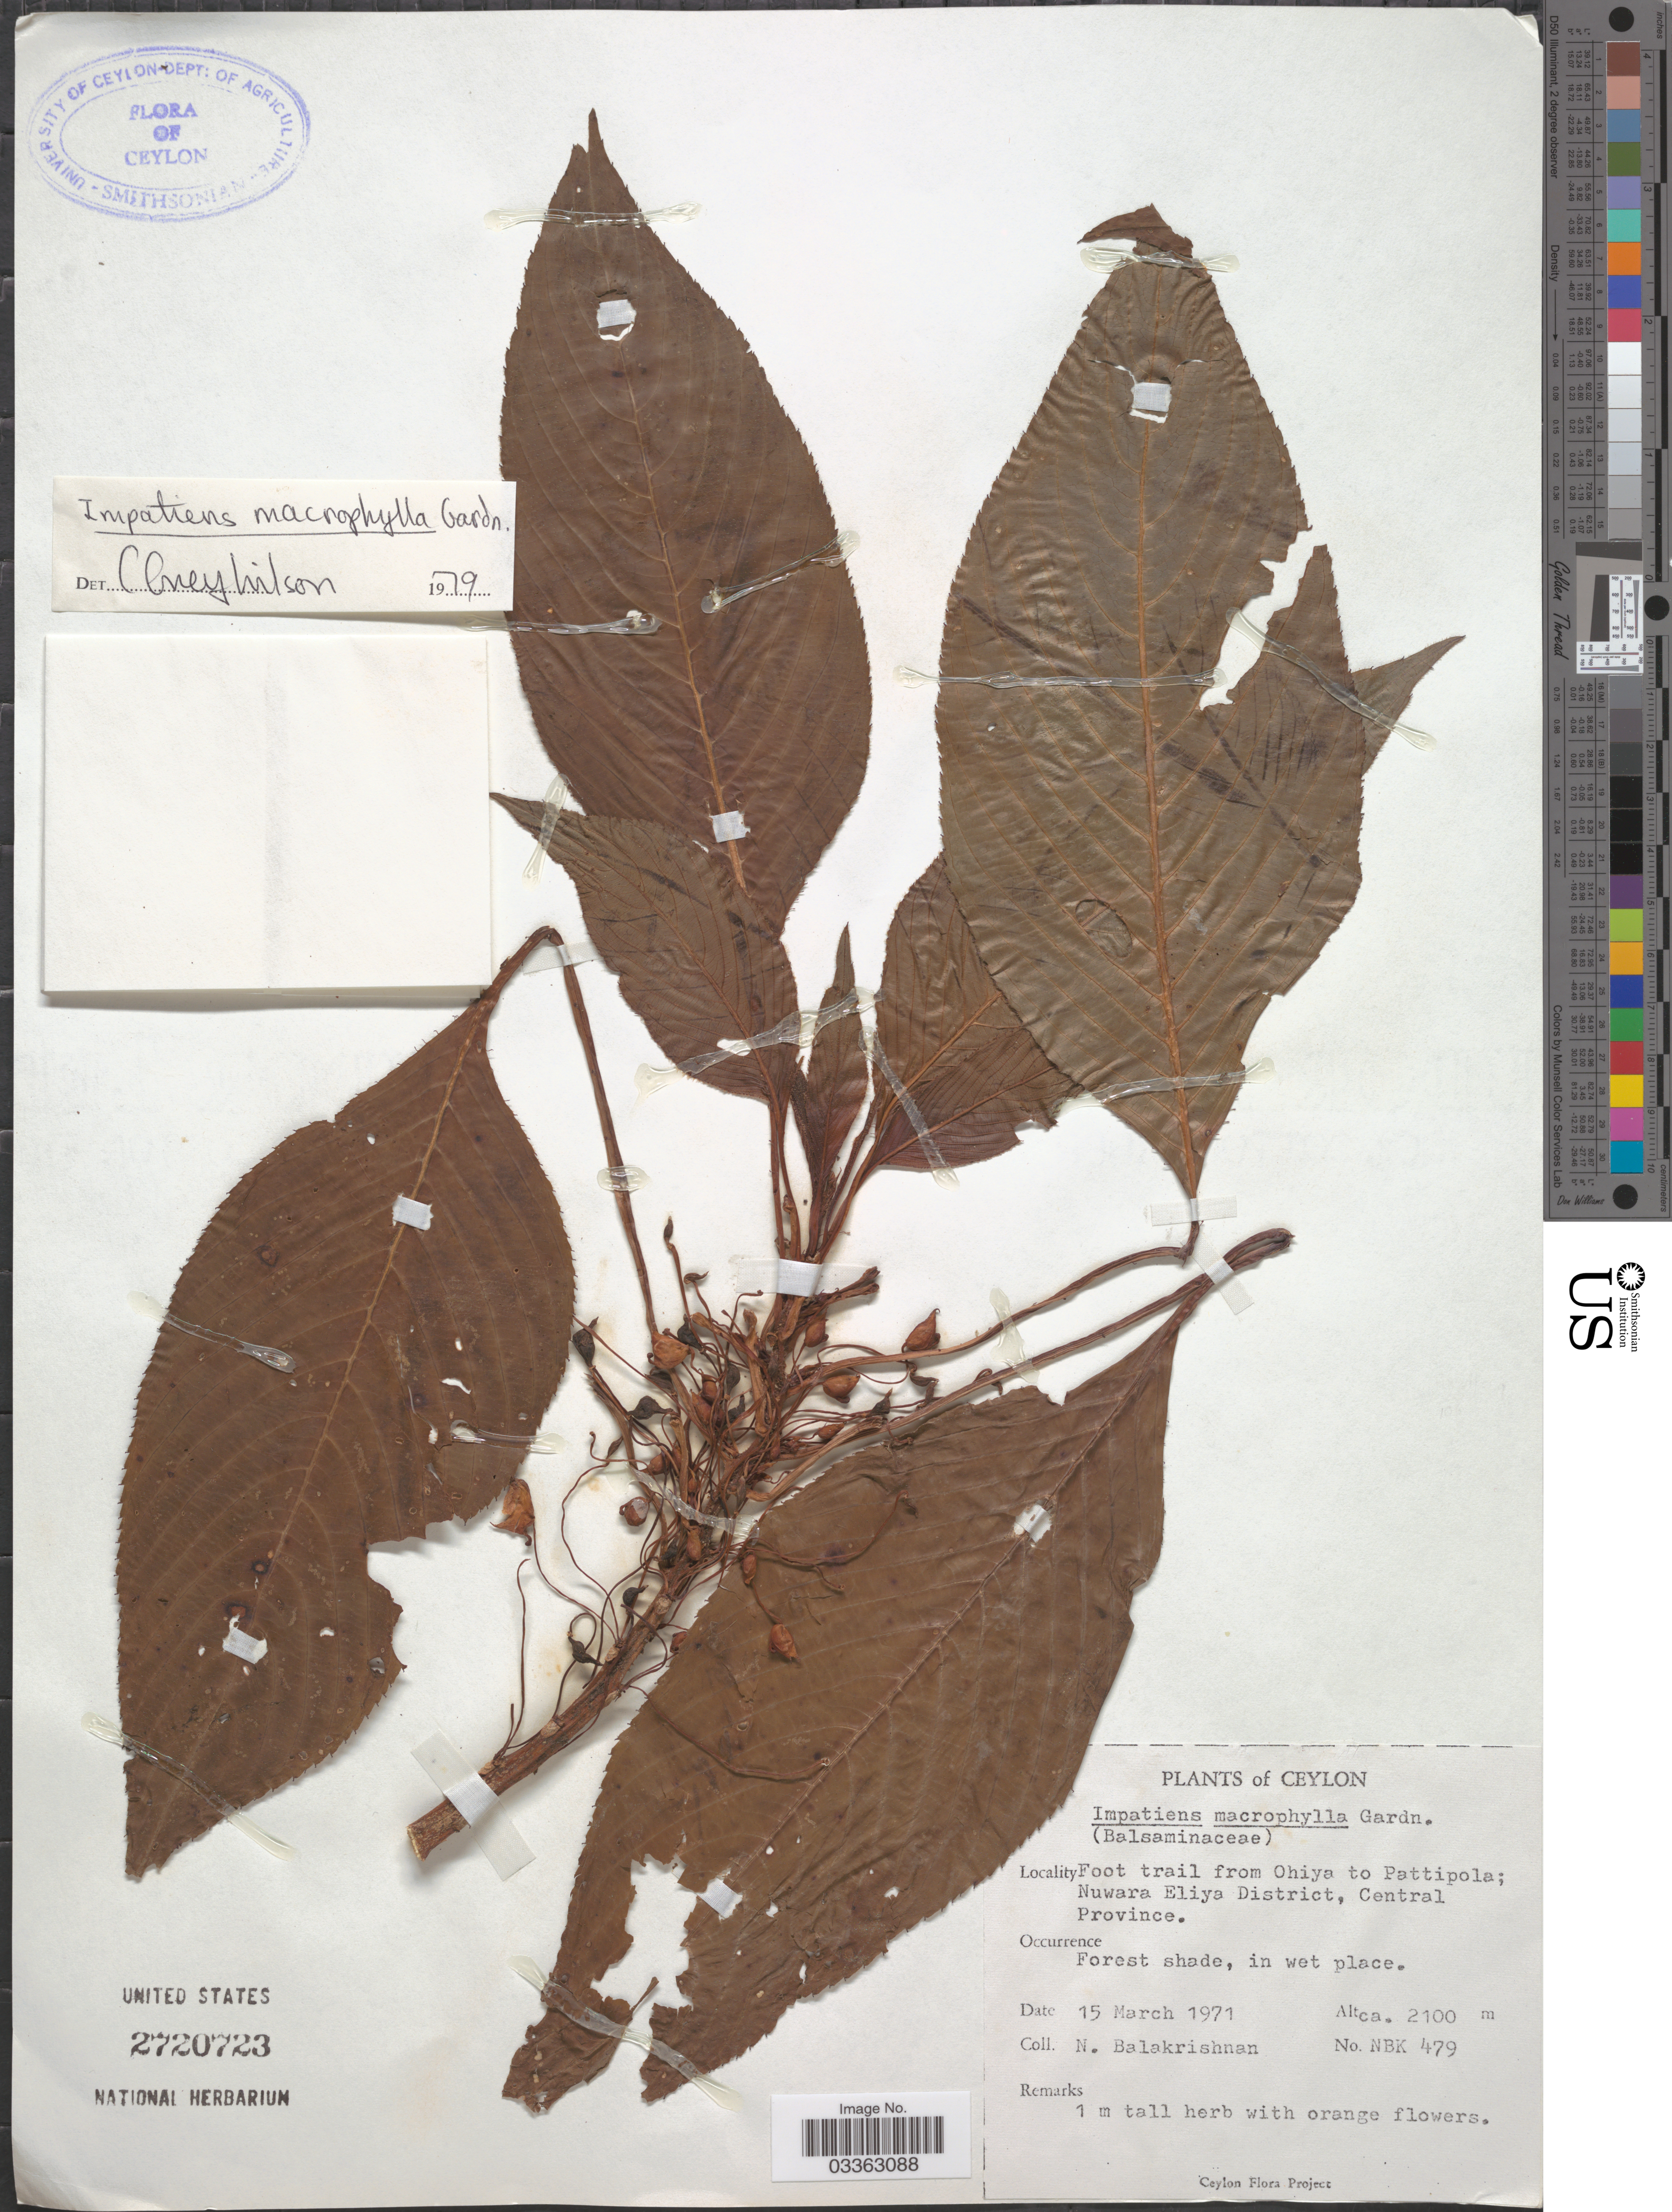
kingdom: Plantae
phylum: Tracheophyta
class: Magnoliopsida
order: Ericales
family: Balsaminaceae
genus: Impatiens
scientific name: Impatiens macrophylla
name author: Gardner ex Hook.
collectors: N. Balakrishnan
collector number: NBK479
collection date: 1971-03-15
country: Sri Lanka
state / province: Central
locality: Ceylon, Foot trail from Ohiya to Pattipola; Nuwara Eliya District.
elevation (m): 2100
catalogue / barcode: US 2720723